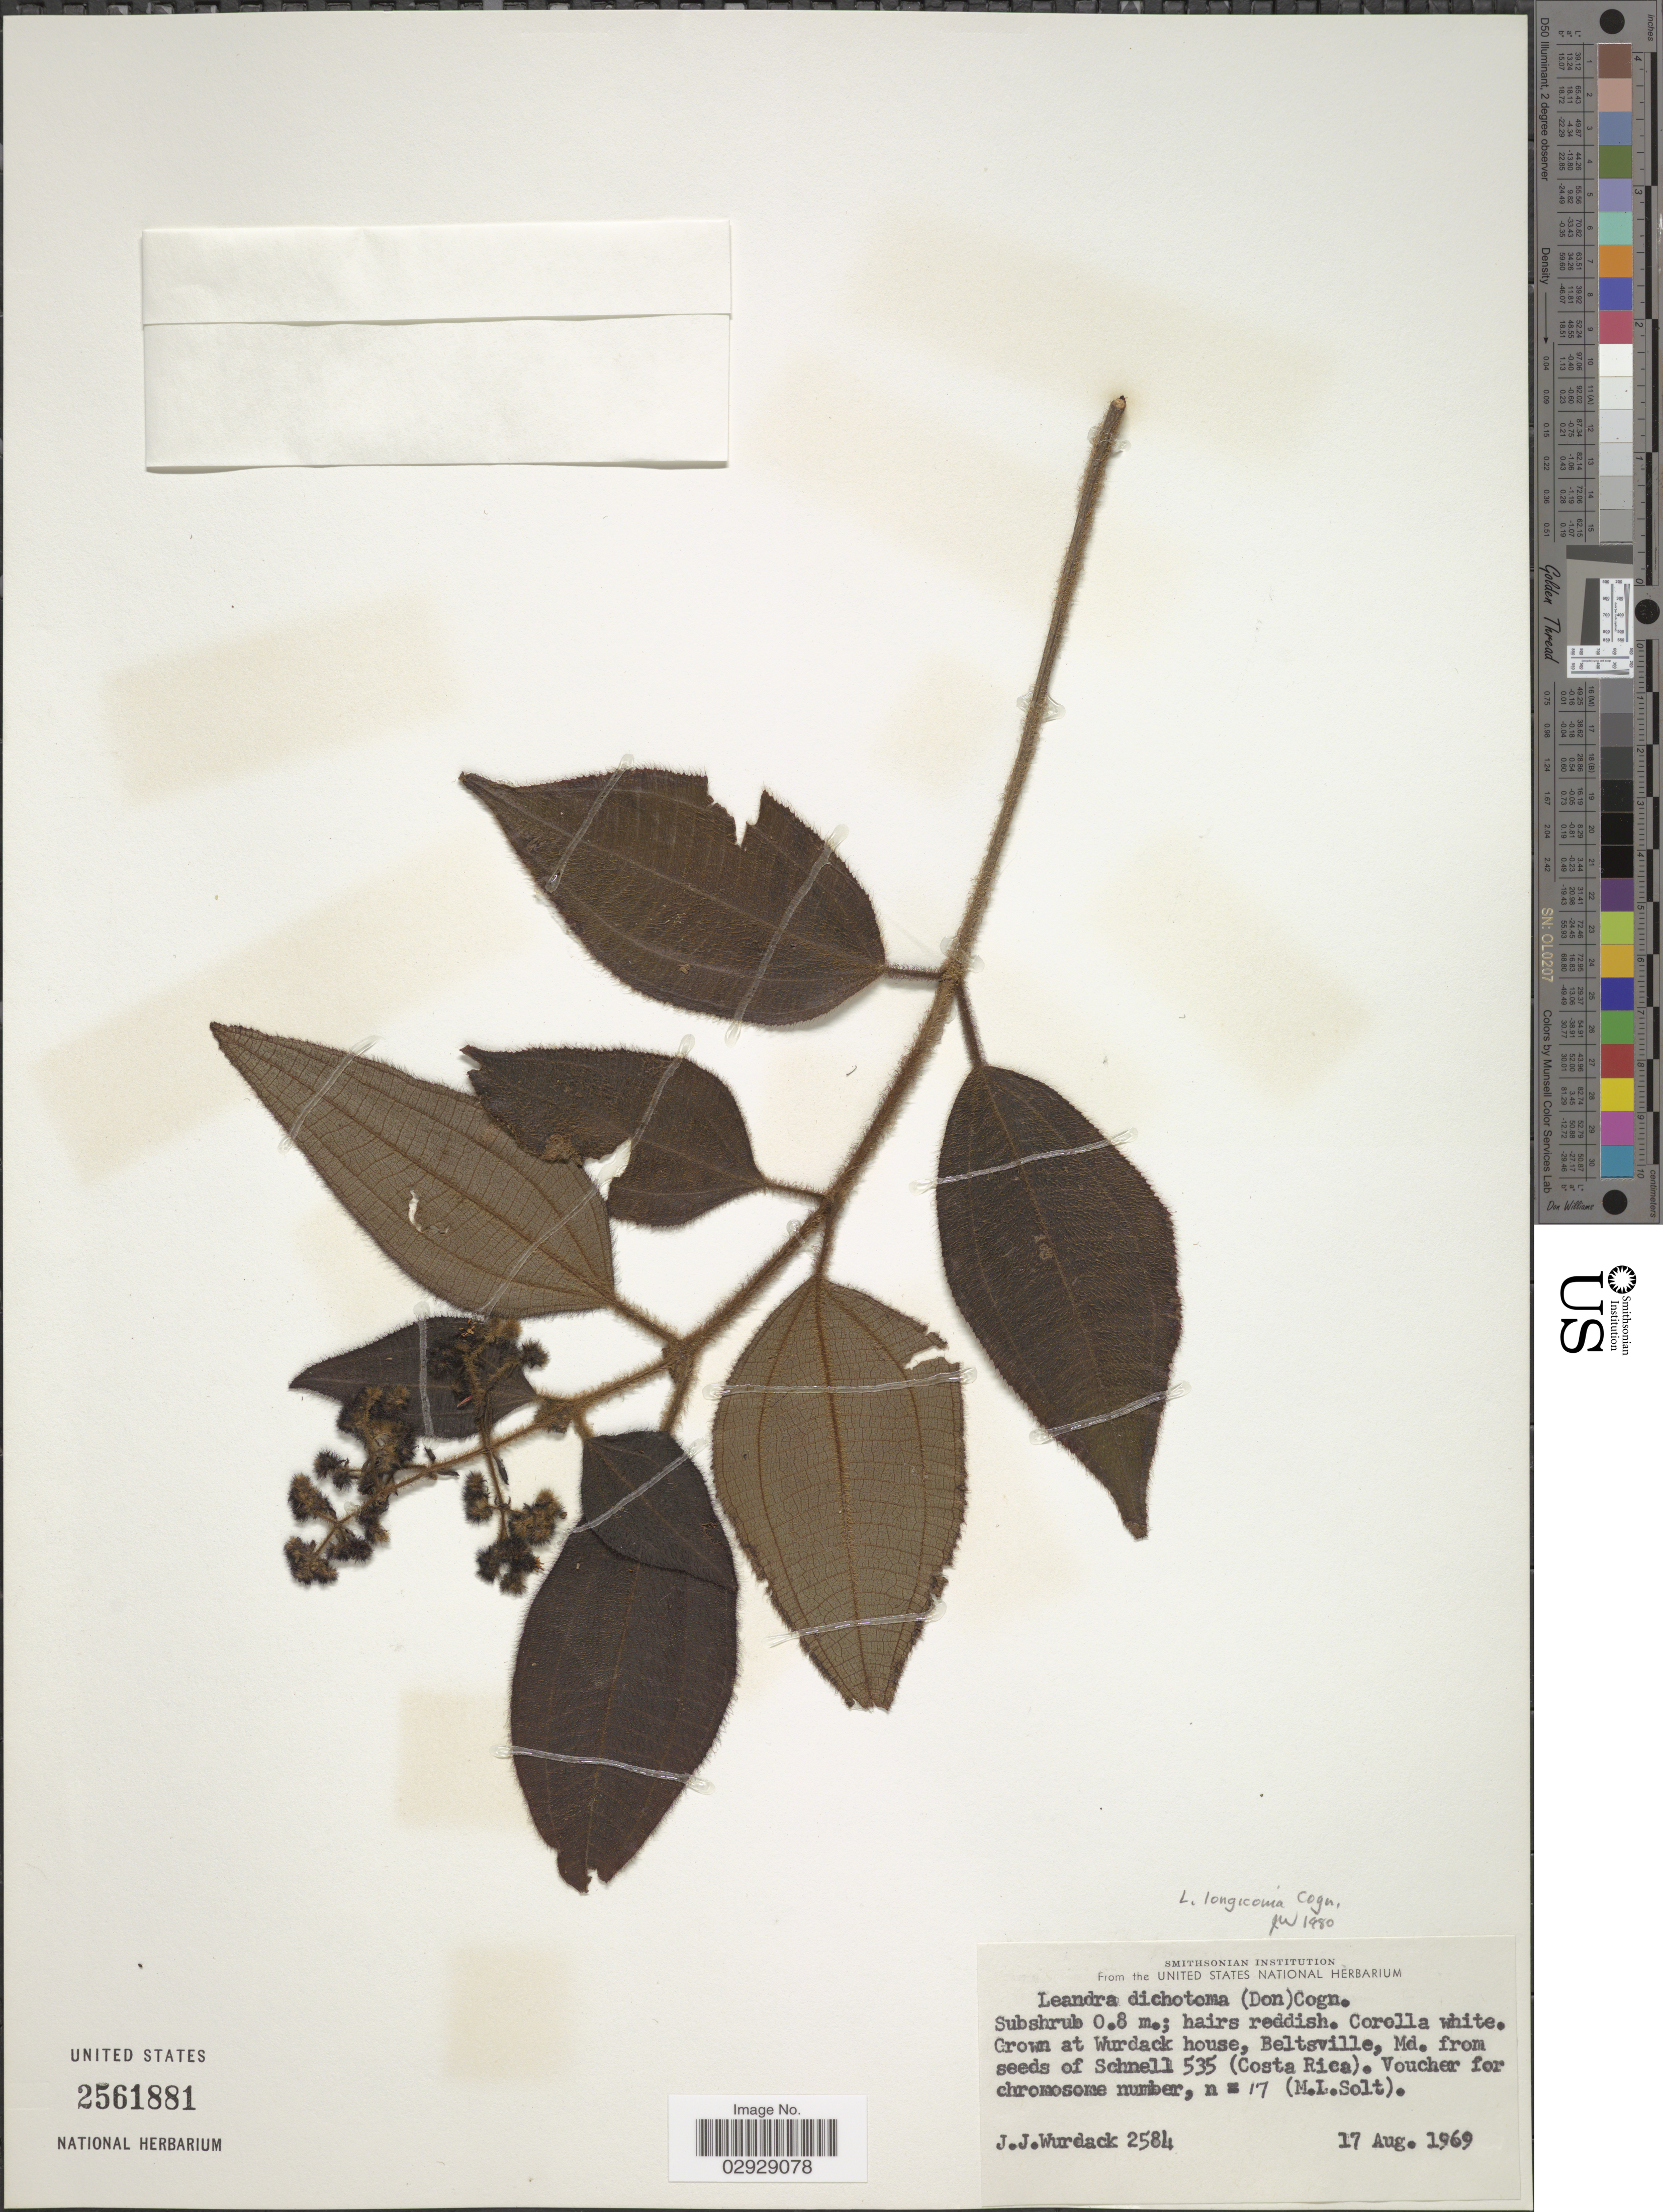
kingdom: Plantae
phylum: Tracheophyta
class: Magnoliopsida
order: Myrtales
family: Melastomataceae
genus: Leandra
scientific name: Leandra dichotoma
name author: (D. Don) Cogn.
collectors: J. J. Wurdack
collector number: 2584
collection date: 1969-08-17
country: United States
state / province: Maryland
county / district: Prince George's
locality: At Wurdack house, Beltsville, Md.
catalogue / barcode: US 2561881